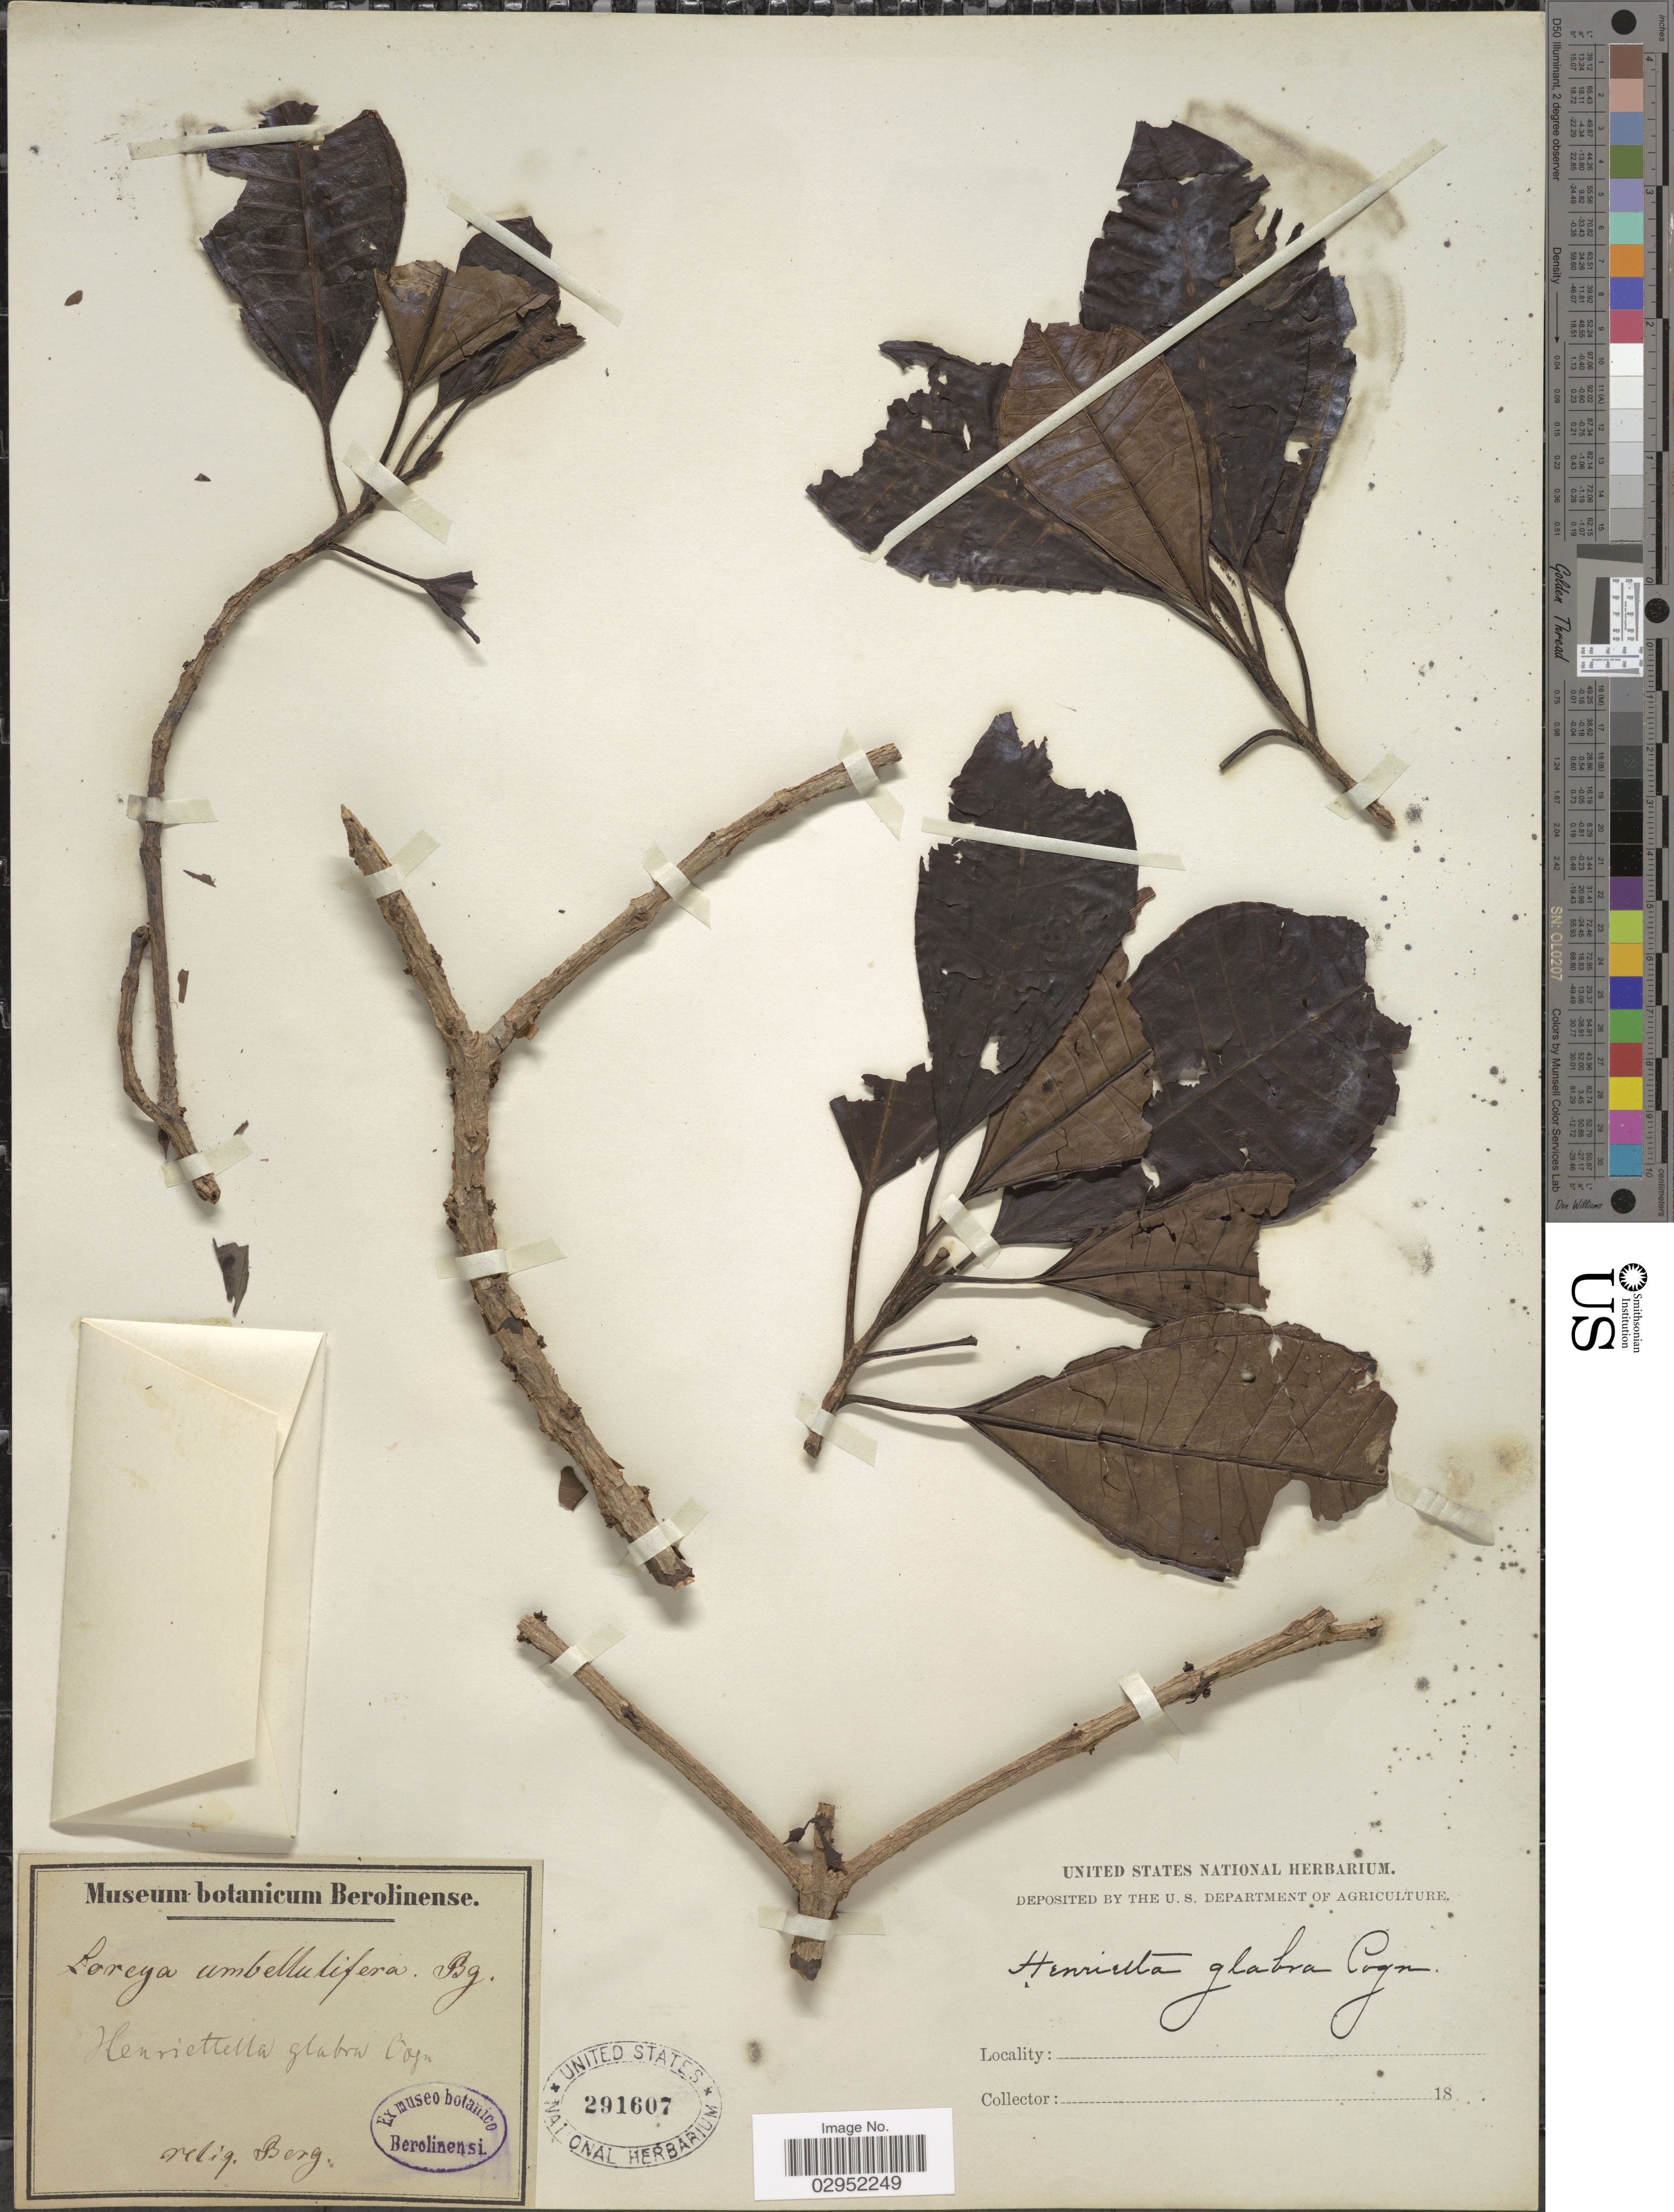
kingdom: Plantae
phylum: Tracheophyta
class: Magnoliopsida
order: Myrtales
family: Melastomataceae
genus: Henriettea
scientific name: Henriettea umbelluliflora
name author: (Triana) M.A. Yamam. et al.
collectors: ex herb. United States National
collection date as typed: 18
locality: Relig. Berg.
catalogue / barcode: US 291607